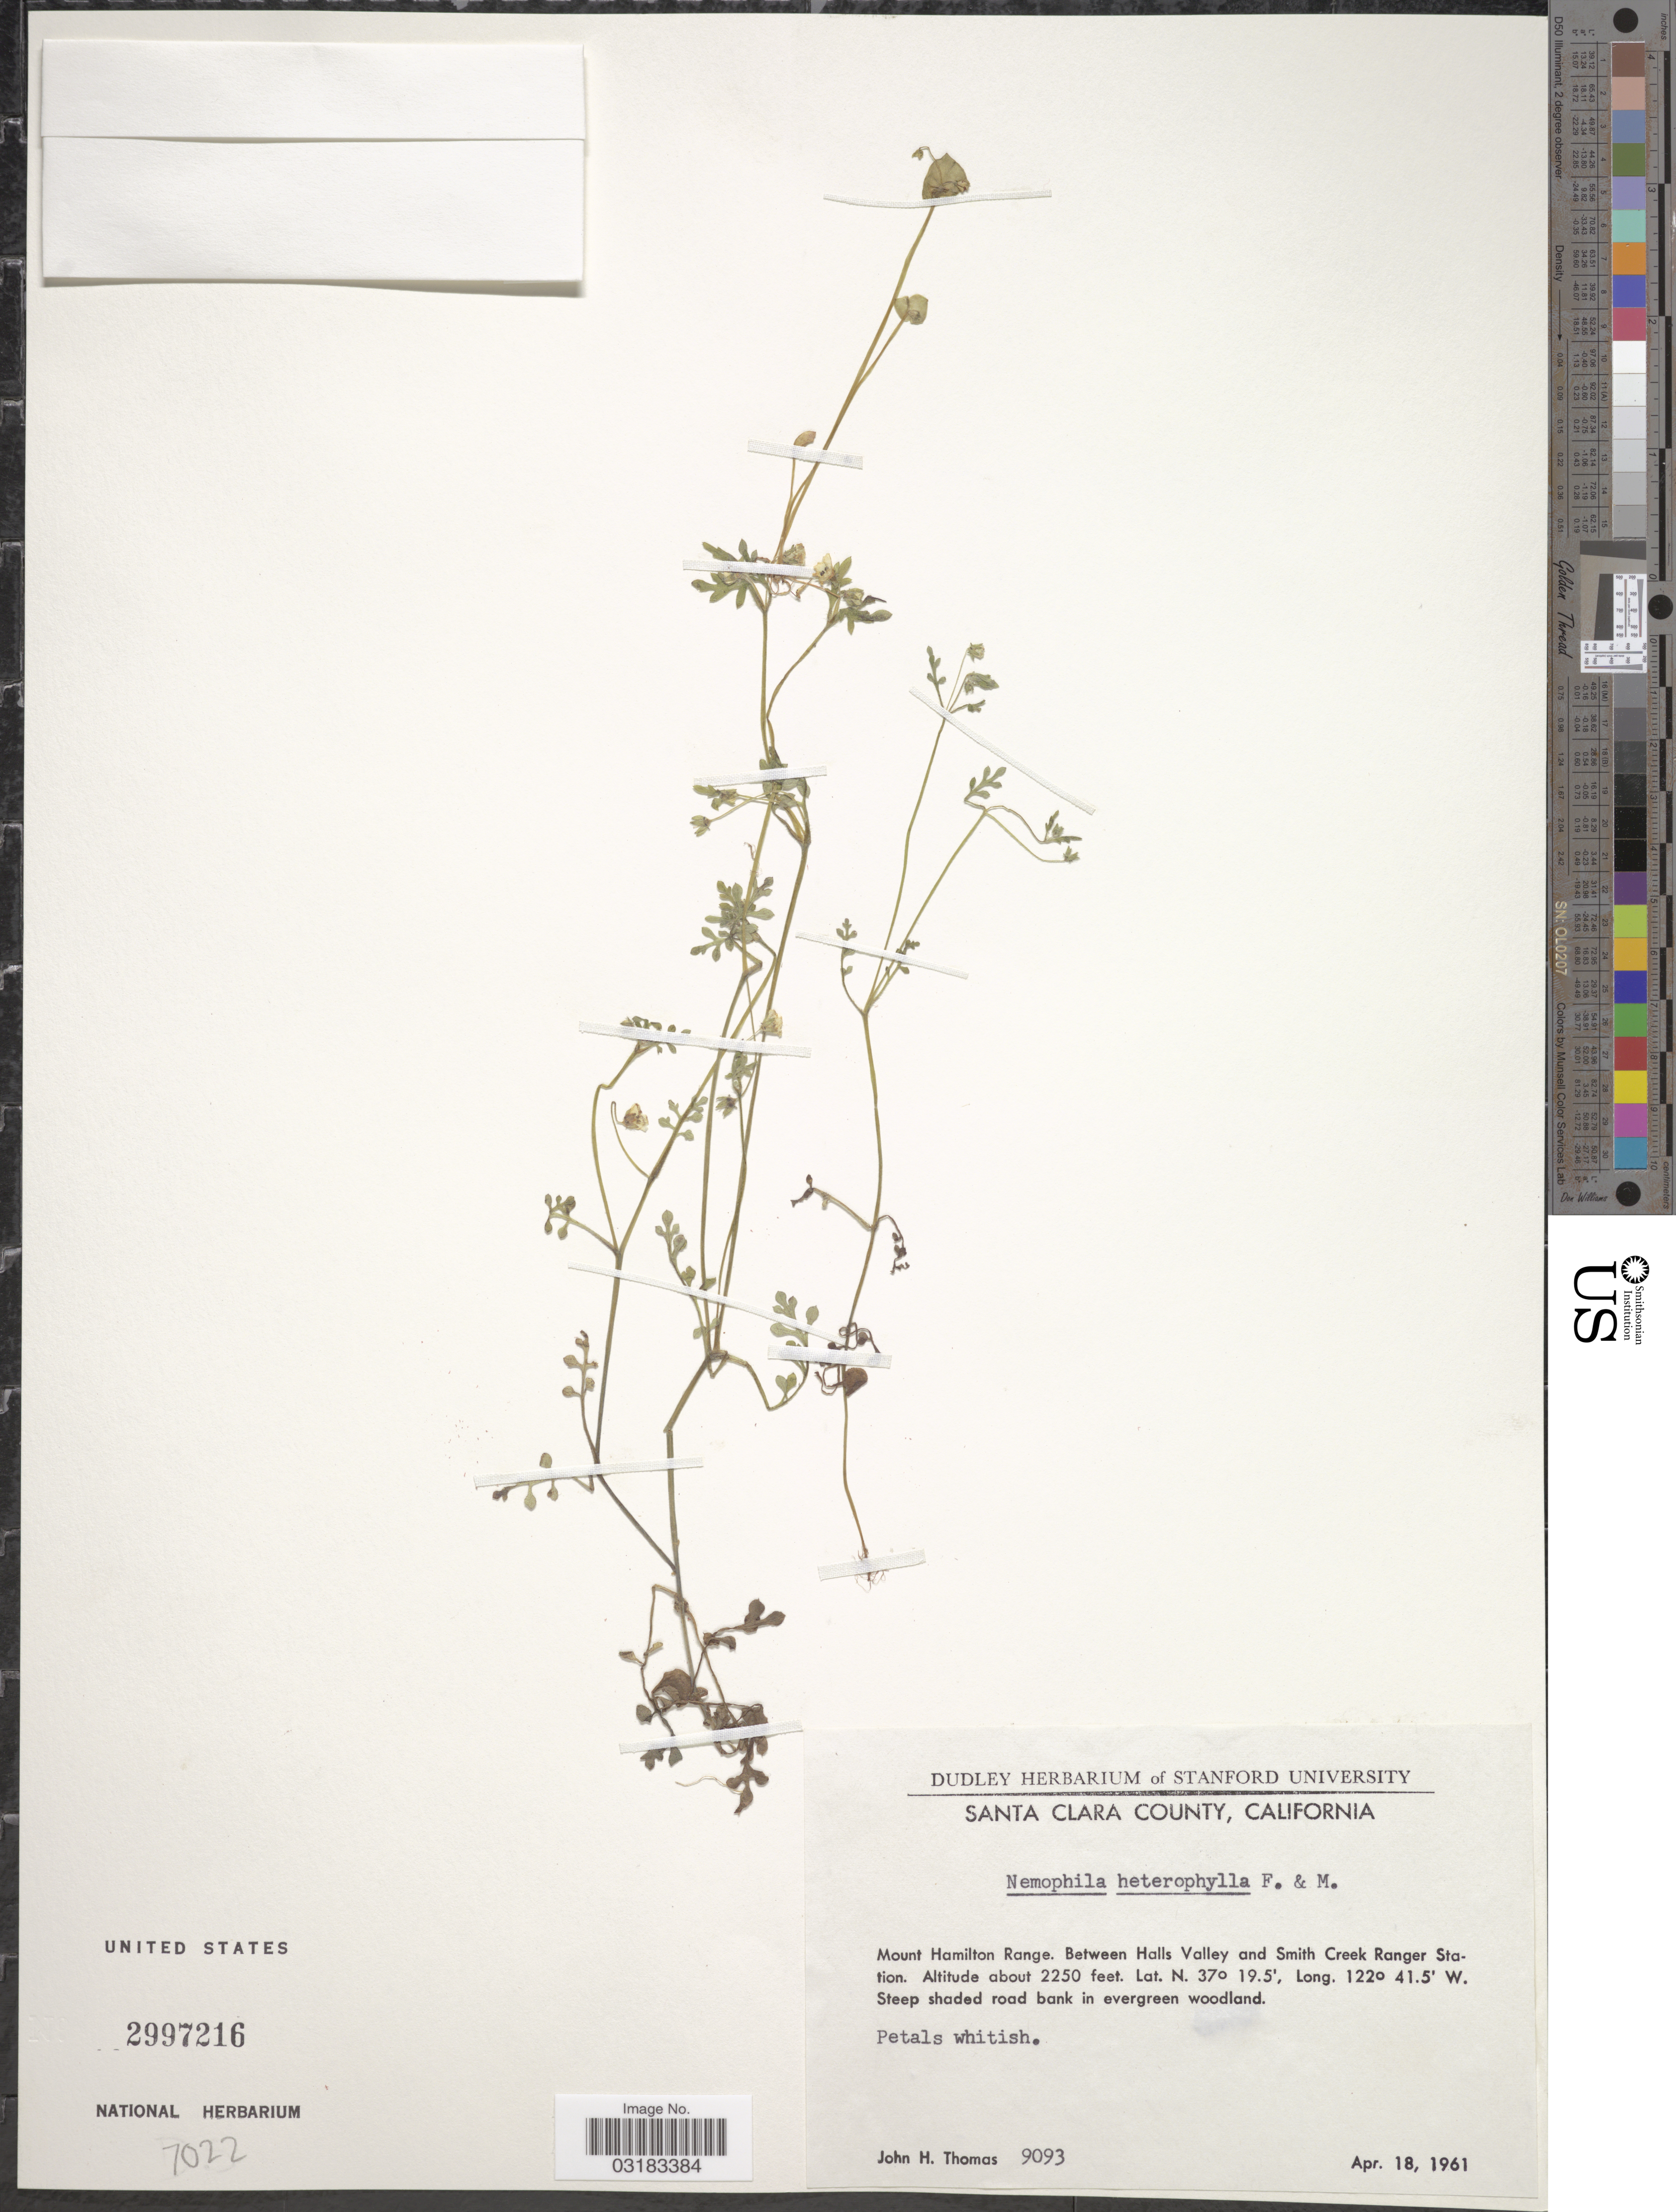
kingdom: Plantae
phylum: Tracheophyta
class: Magnoliopsida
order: Boraginales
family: Hydrophyllaceae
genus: Nemophila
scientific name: Nemophila heterophylla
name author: Fisch. & C.A. Mey.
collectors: J. H. Thomas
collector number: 9093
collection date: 1961-04-18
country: United States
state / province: California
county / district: Santa Clara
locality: Santa Clara County. Mount Hamilton Range. Between Halls Valley and Smith Creek Ranger Station.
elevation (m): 686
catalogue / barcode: US 2997216